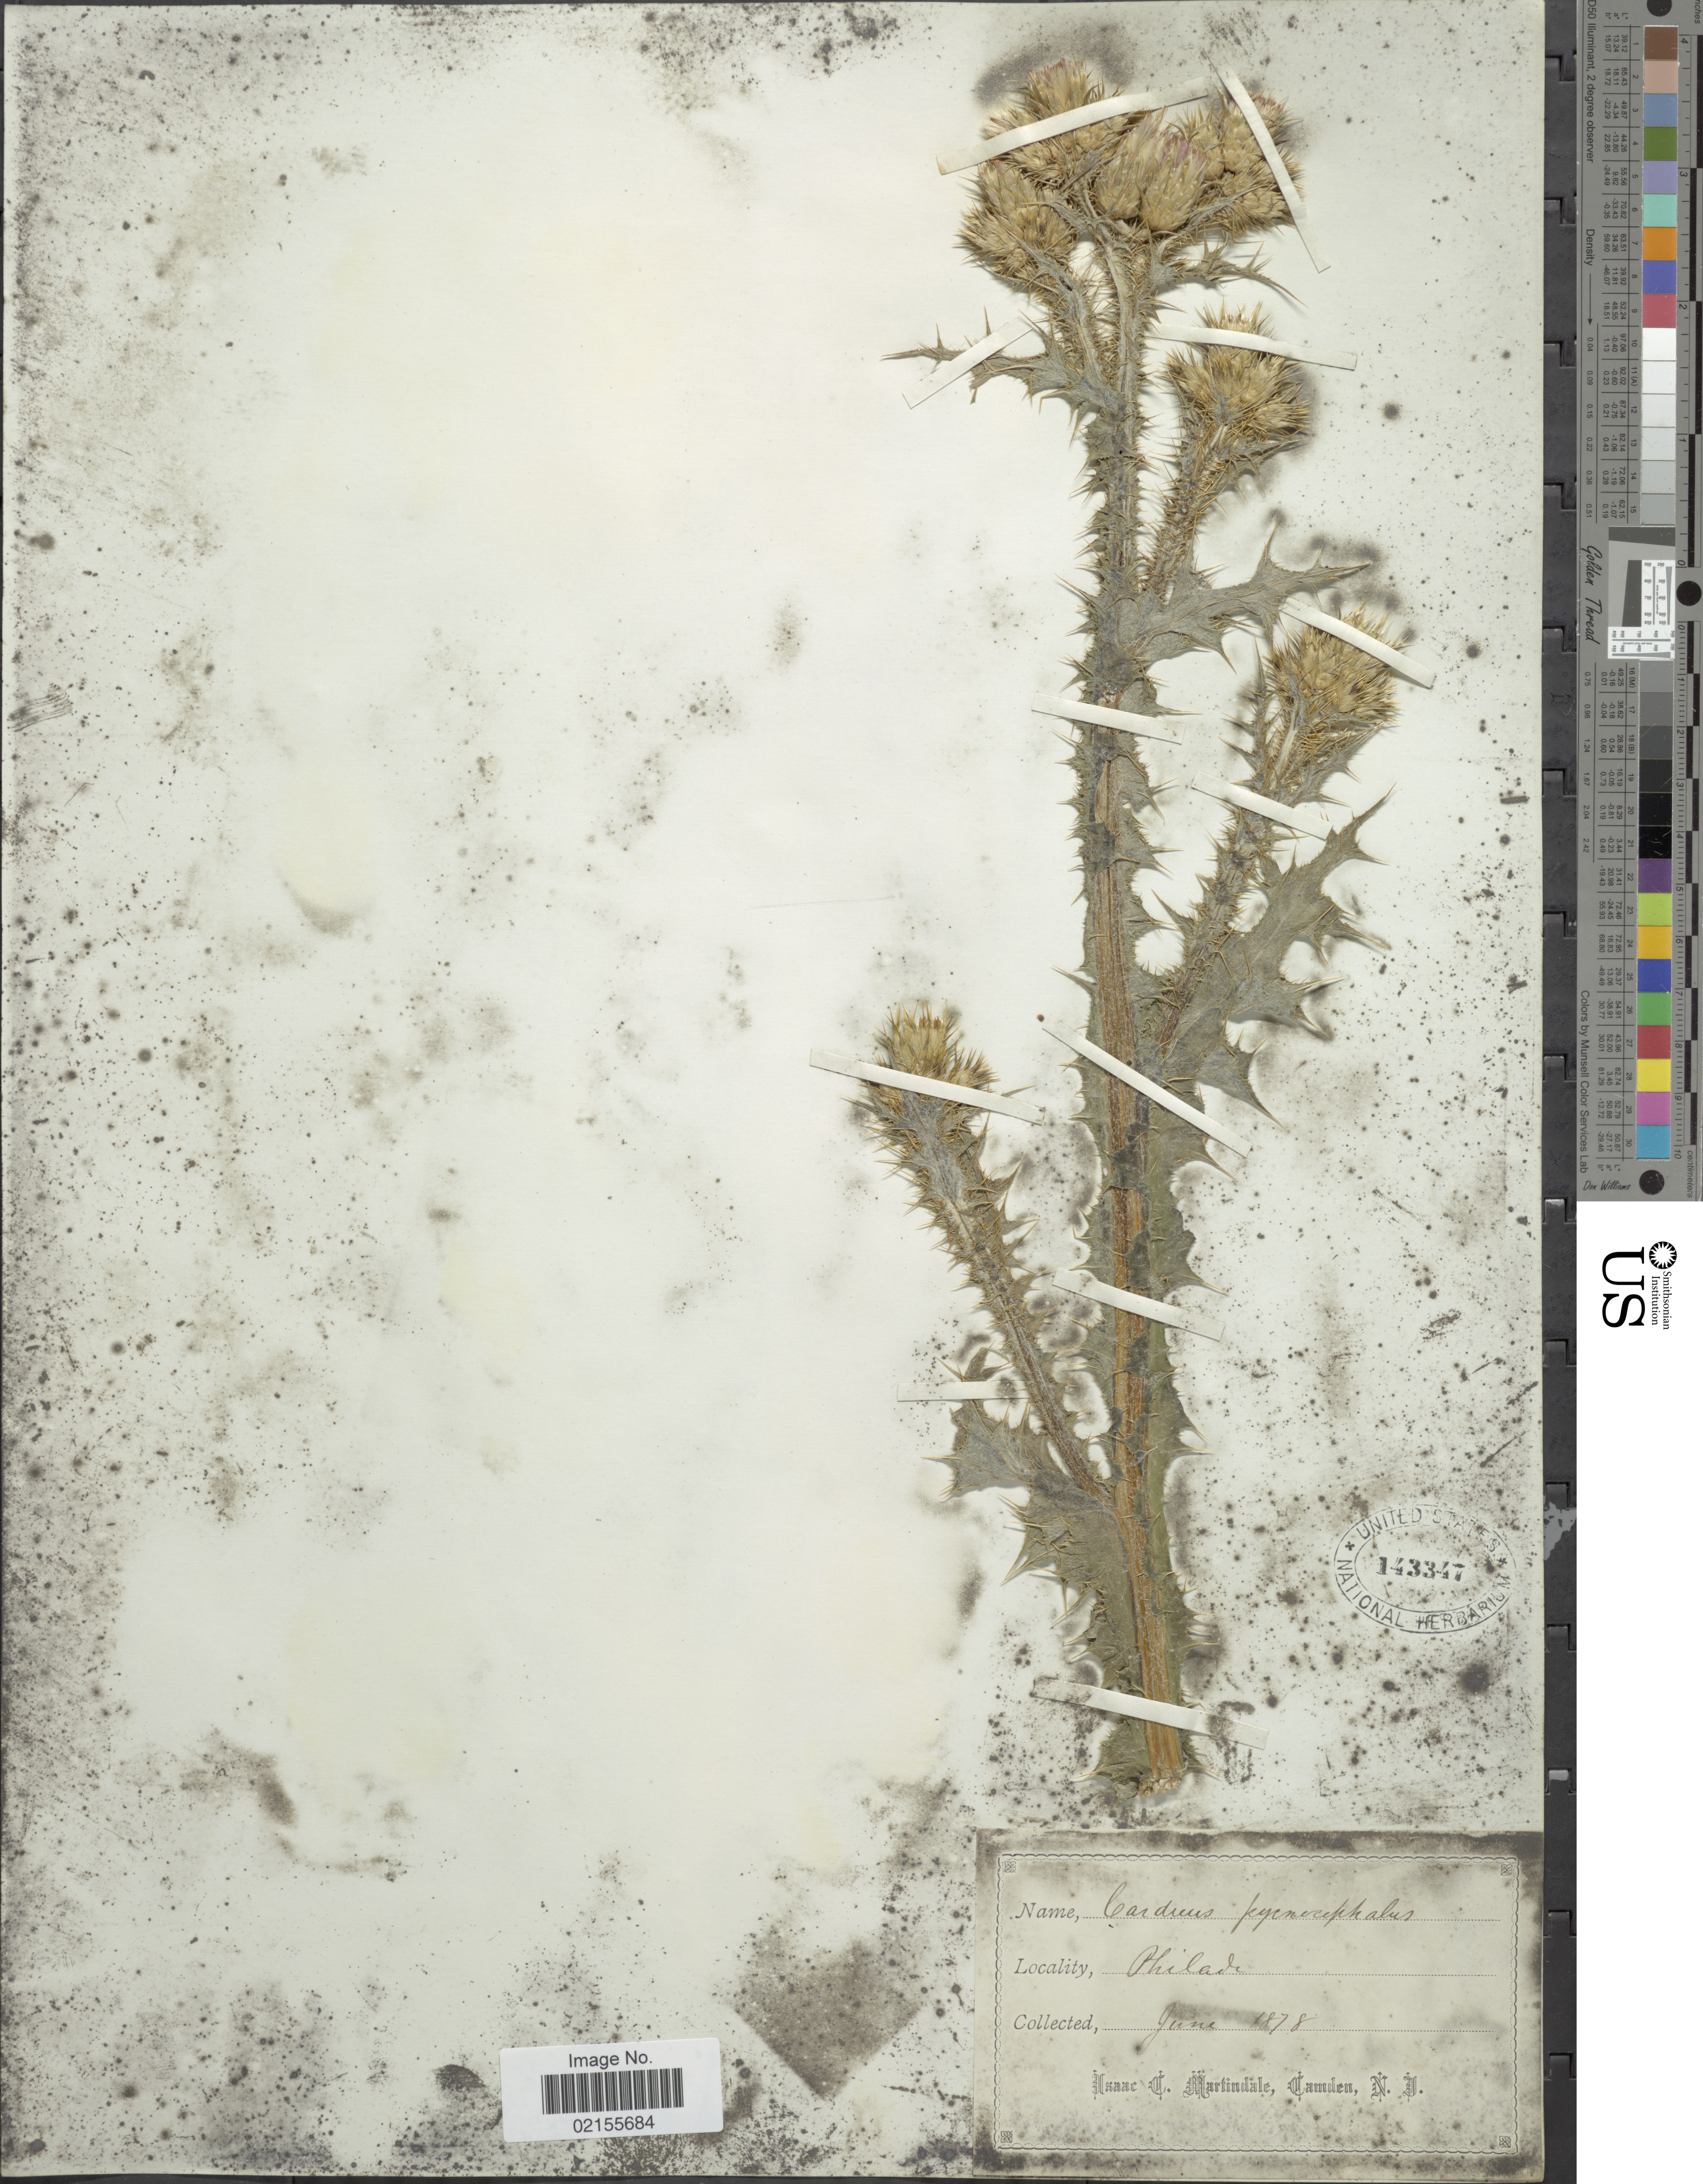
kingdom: Plantae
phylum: Tracheophyta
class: Magnoliopsida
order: Asterales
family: Asteraceae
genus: Carduus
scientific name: Carduus pycnocephalus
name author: L.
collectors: I. C. Martindale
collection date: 1878-06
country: United States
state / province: Pennsylvania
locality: Philadelphia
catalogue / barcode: US 143347